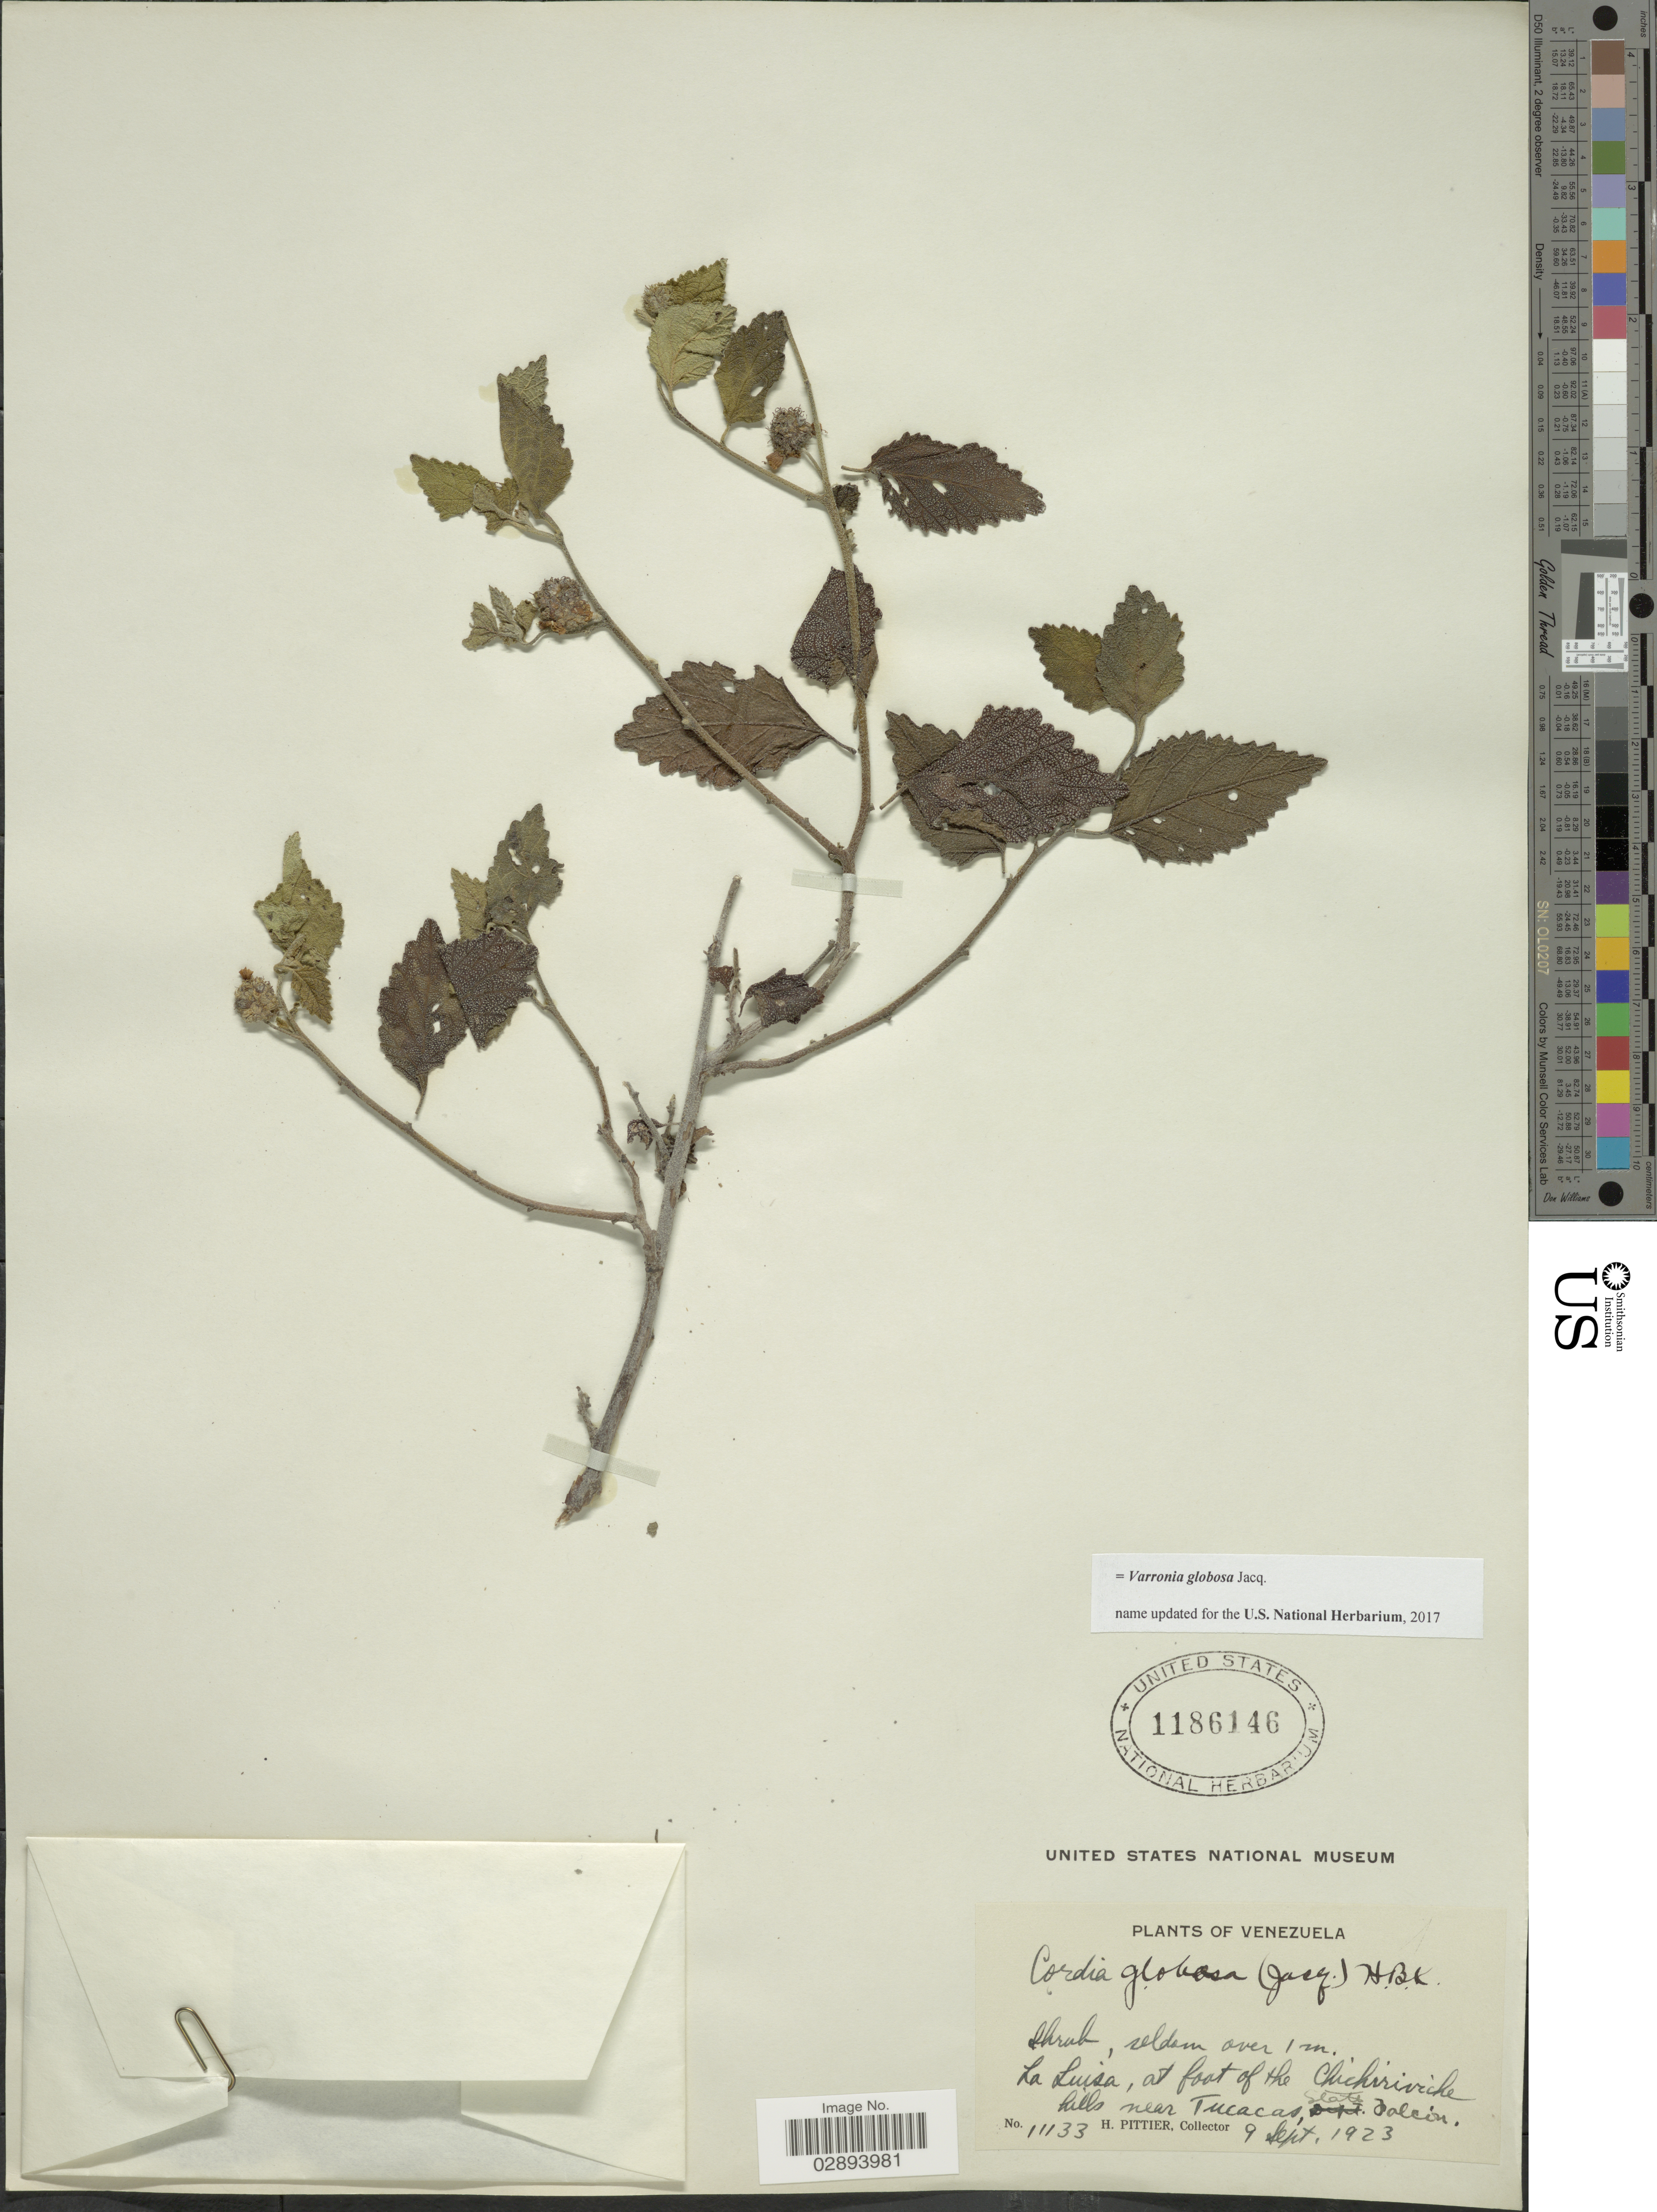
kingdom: Plantae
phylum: Tracheophyta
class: Magnoliopsida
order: Boraginales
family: Cordiaceae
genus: Varronia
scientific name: Varronia globosa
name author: Jacq.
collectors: H. F. Pittier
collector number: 11133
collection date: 1923-09-09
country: Venezuela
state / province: Falcón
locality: La Luisa, at foot of the Chichiriviche hills near Tucacas.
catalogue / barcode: US 1186146